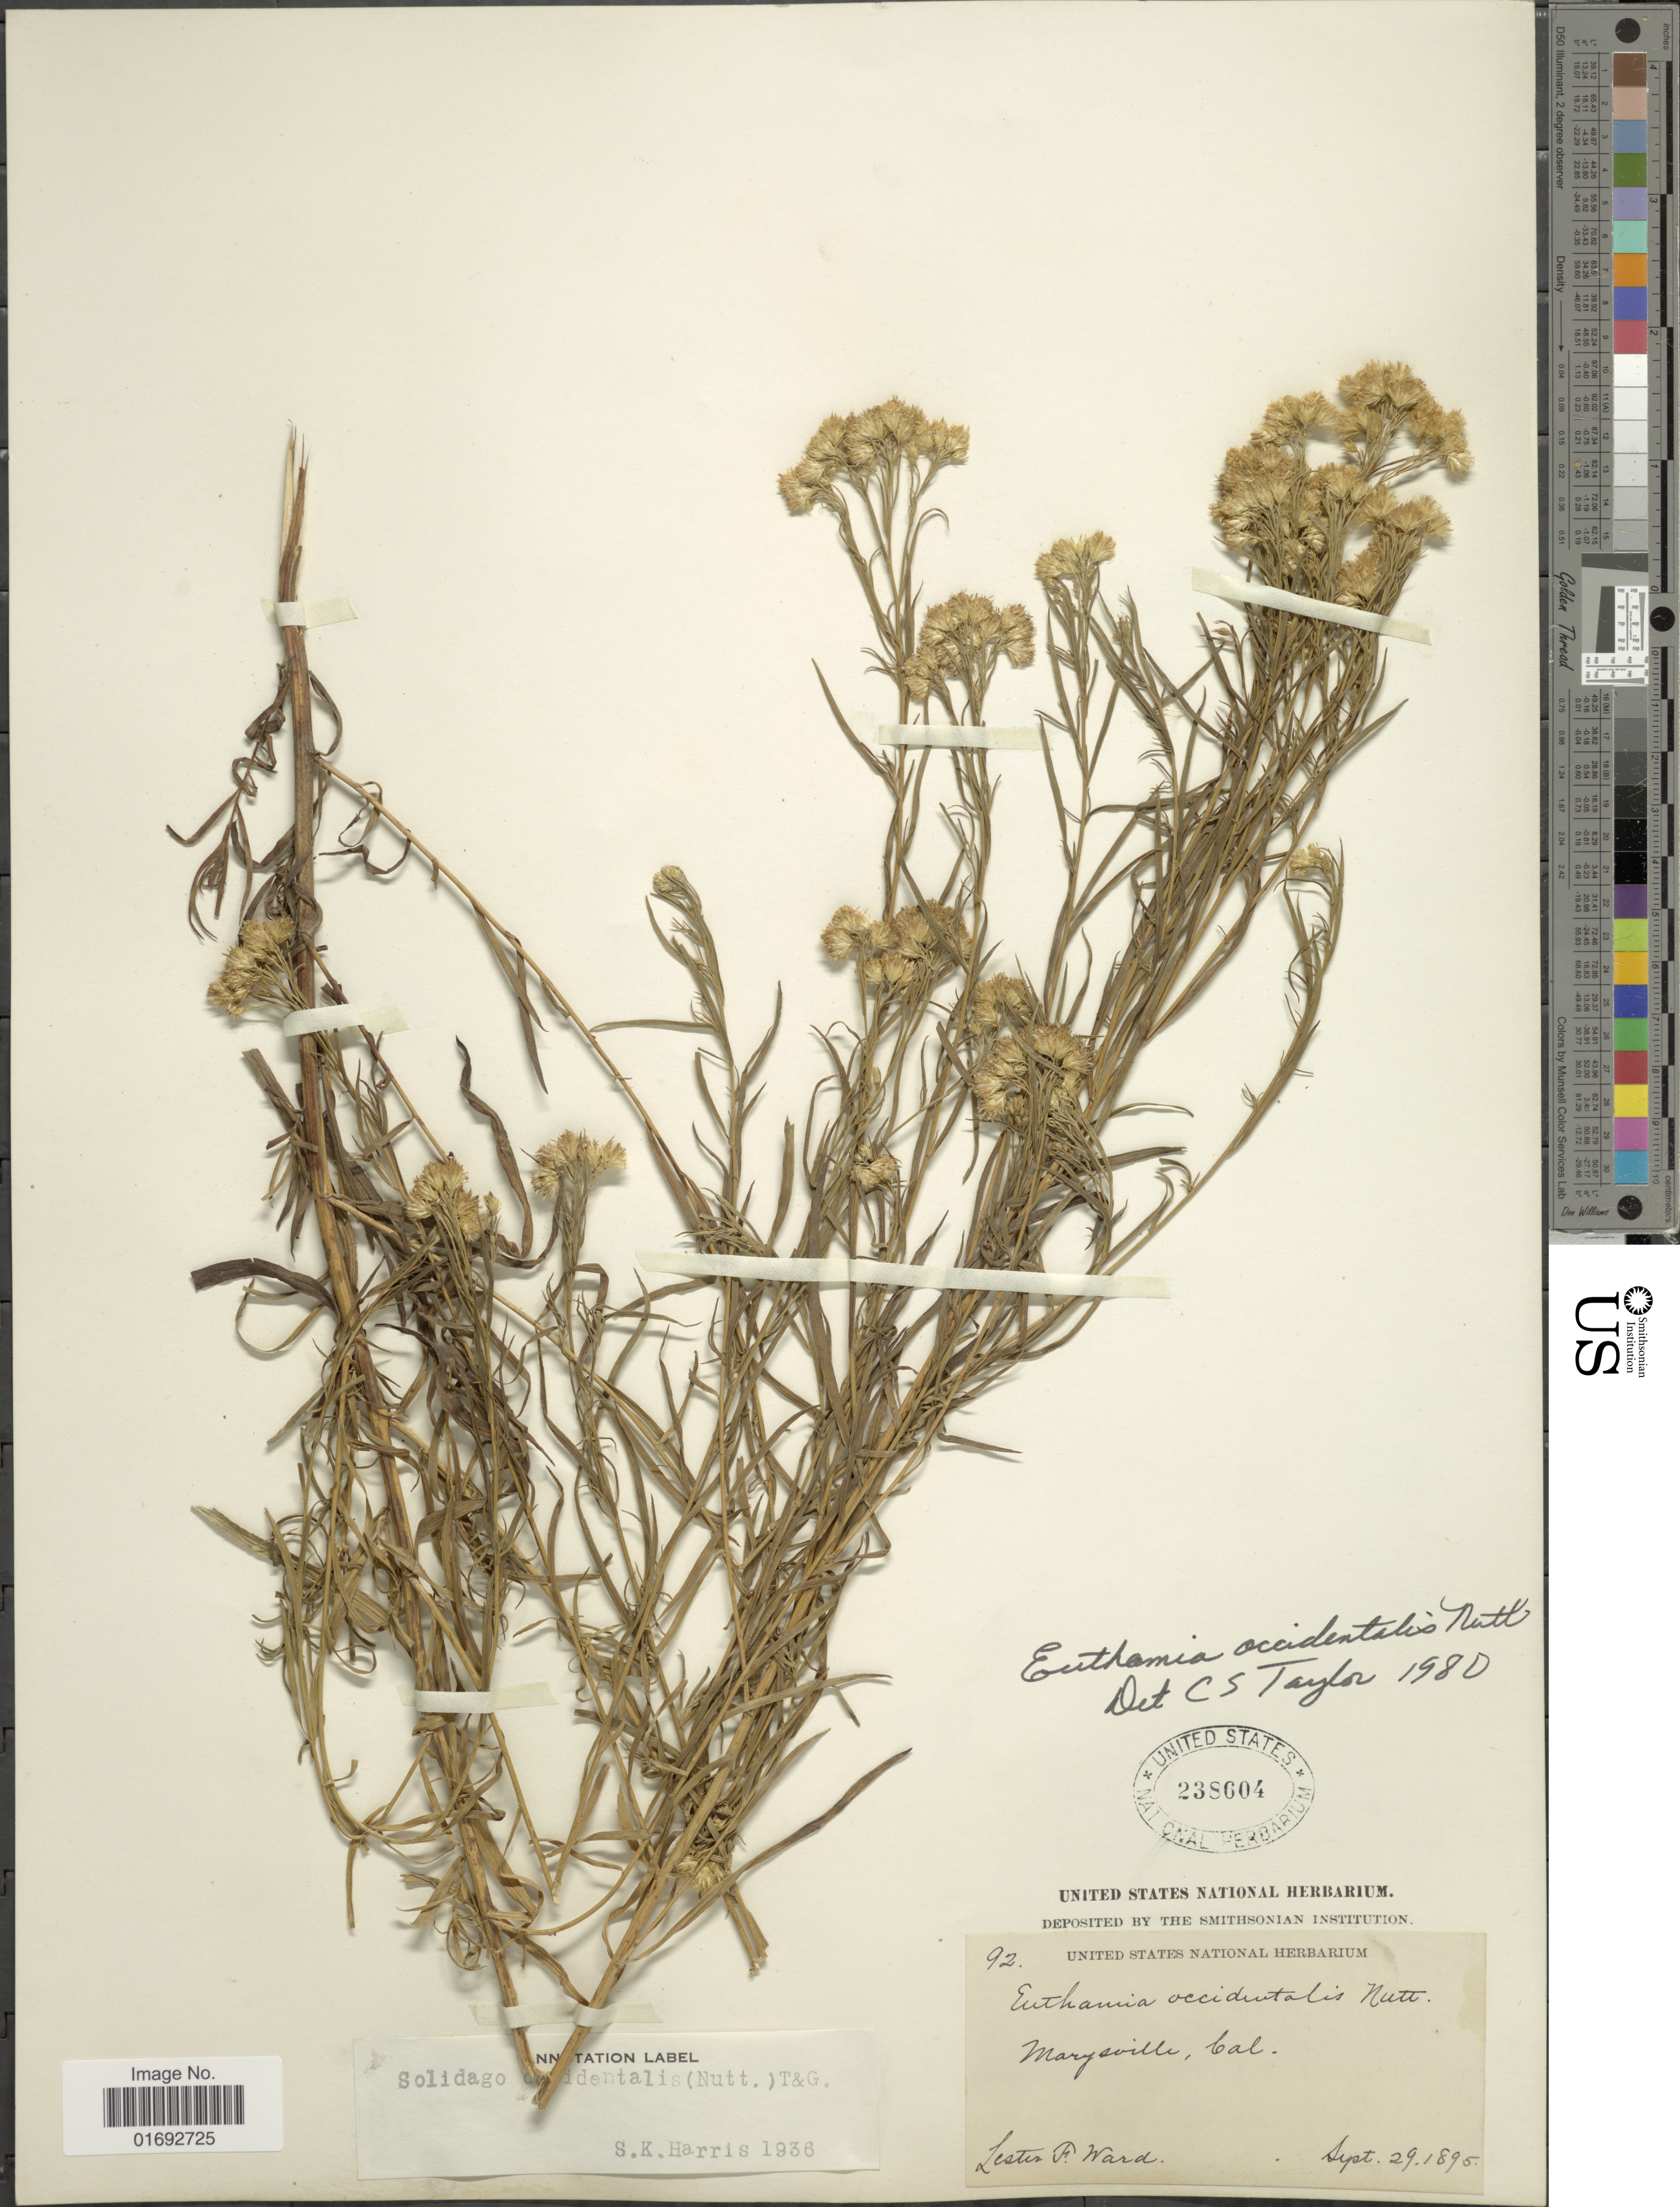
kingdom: Plantae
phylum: Tracheophyta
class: Magnoliopsida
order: Asterales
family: Asteraceae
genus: Euthamia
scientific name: Euthamia occidentalis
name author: Nutt.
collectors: L. F. Ward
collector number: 92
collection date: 1895-09-29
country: United States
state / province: California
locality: Marysville, Cal.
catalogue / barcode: US 238604